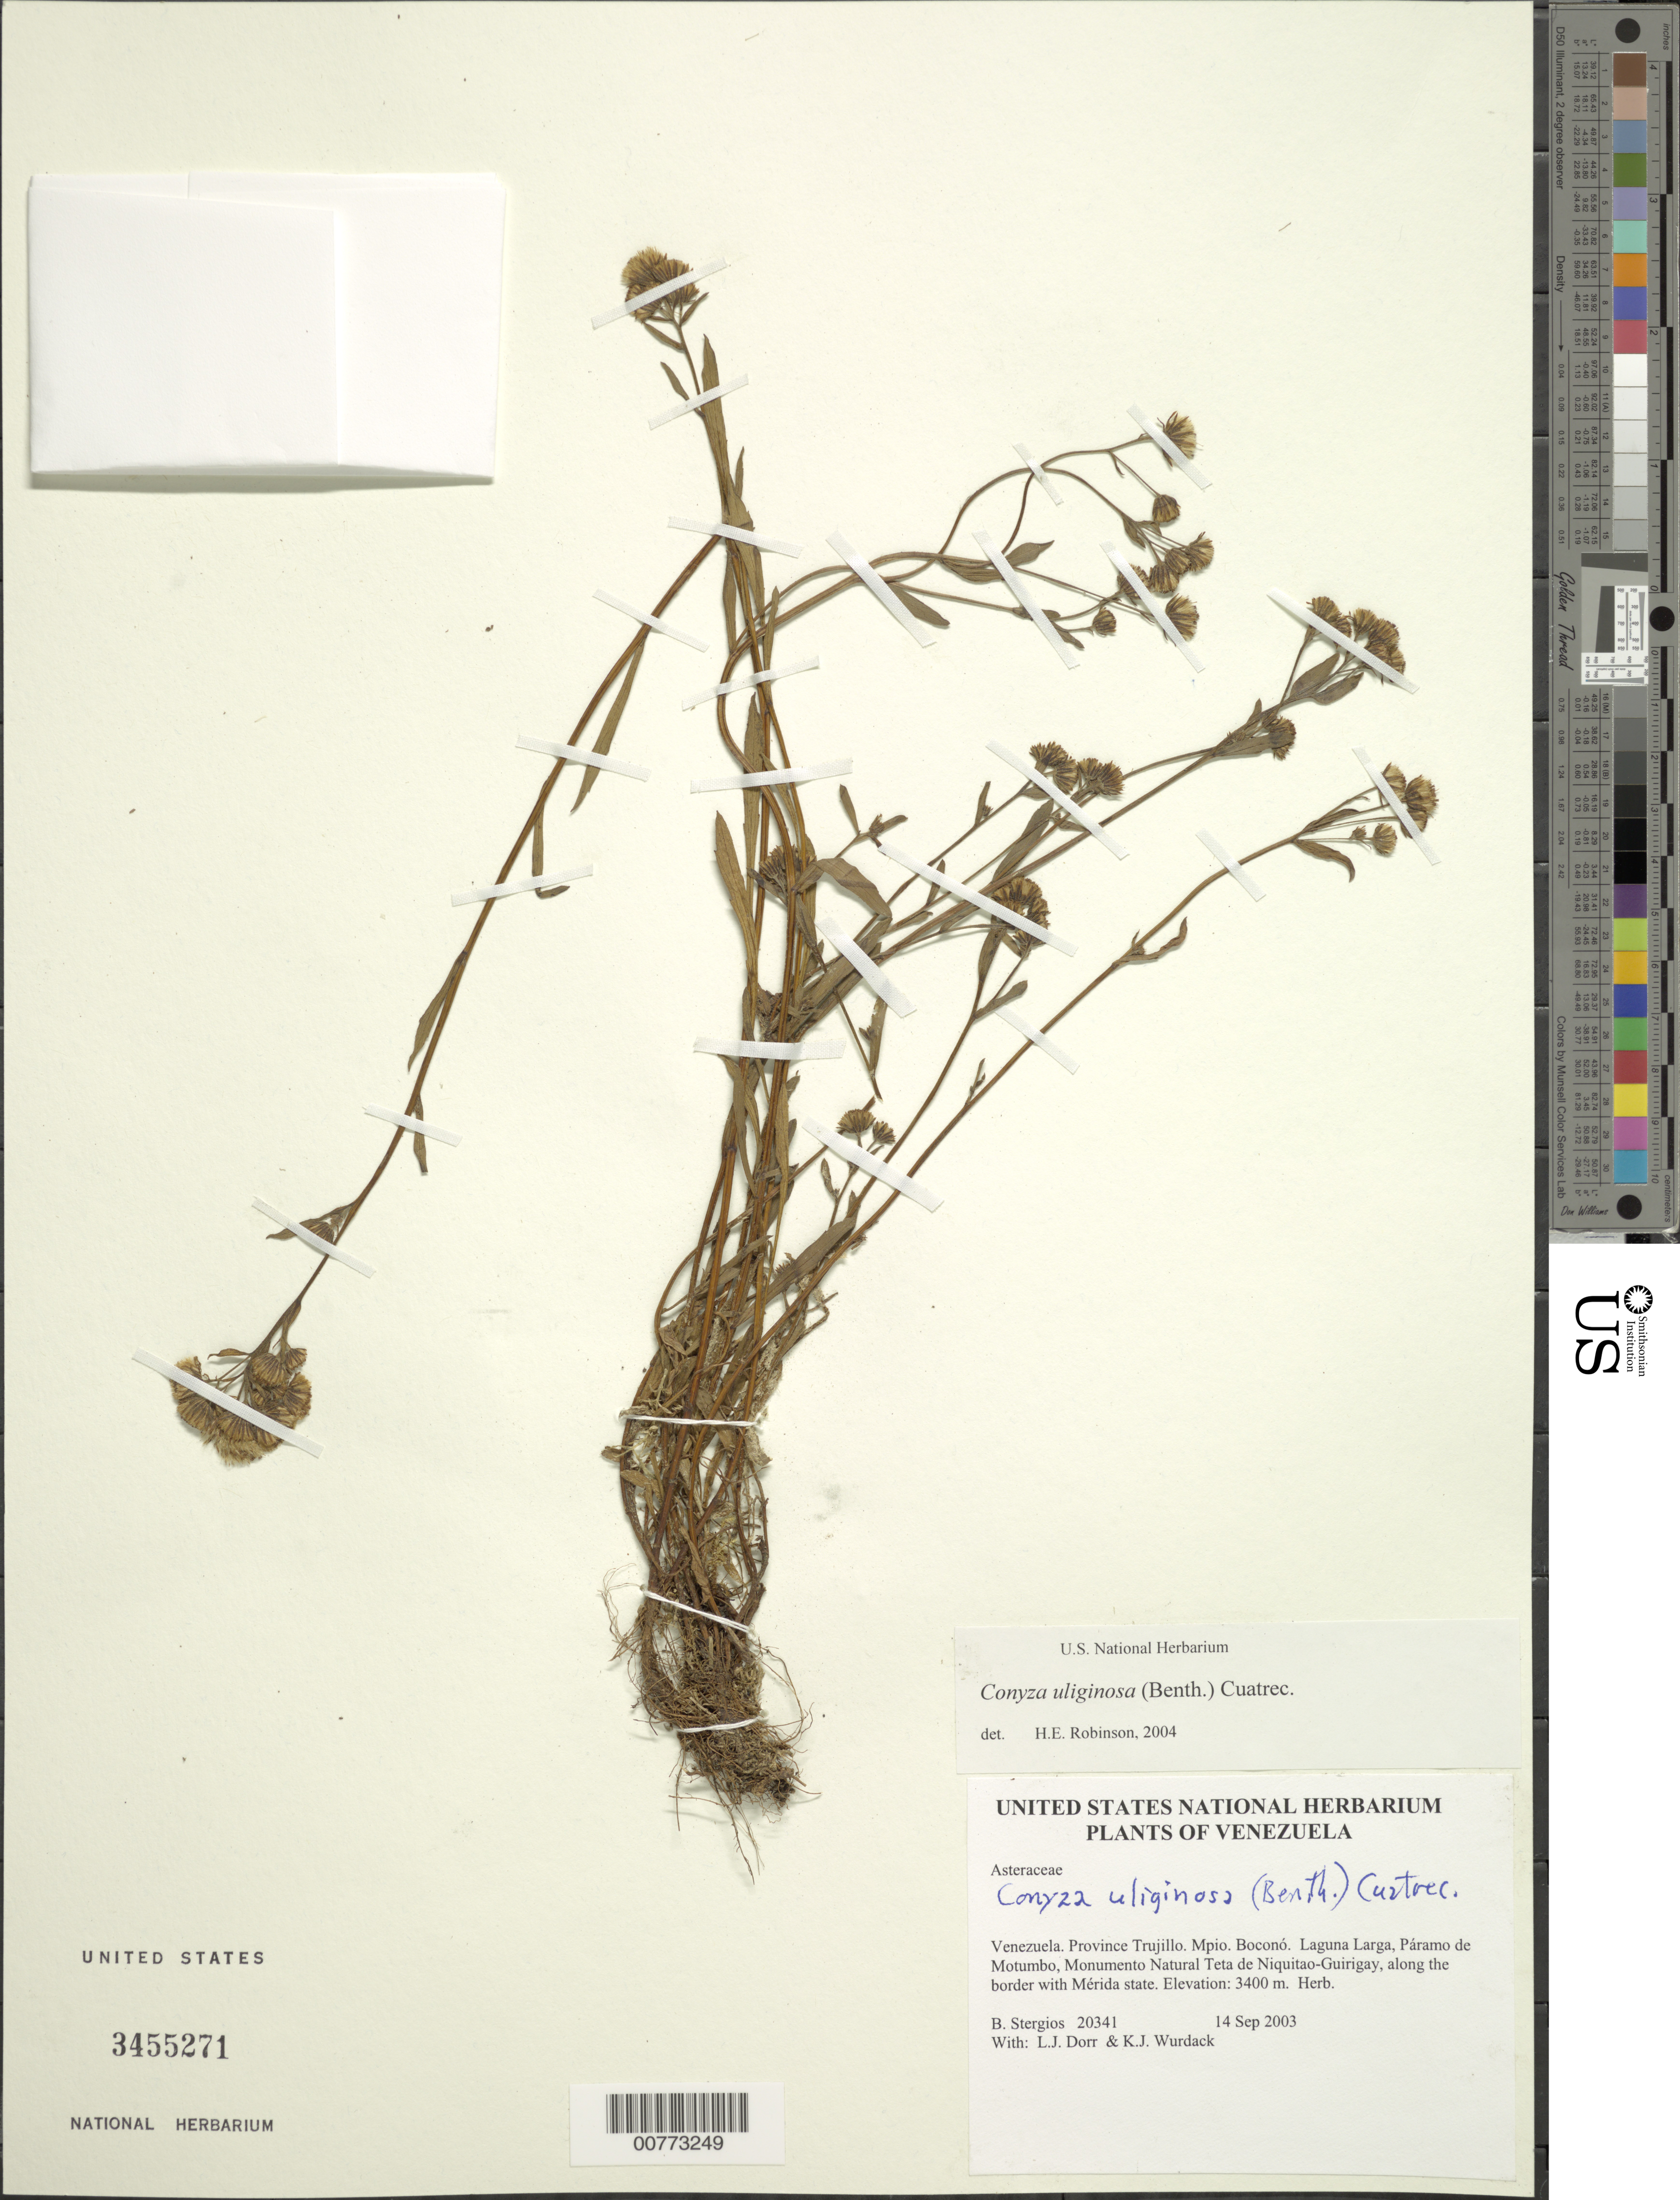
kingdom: Plantae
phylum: Tracheophyta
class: Magnoliopsida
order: Asterales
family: Asteraceae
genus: Conyza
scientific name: Conyza uliginosa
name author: (Benth.) Cuatrec.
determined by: Robinson, Harold E., (US)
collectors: B. G. Stergios, L. J. Dorr & K. Wurdack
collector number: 20341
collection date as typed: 14 Sep 2003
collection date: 2003-09-14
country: Venezuela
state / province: Trujillo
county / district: Boconó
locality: Laguna Larga, Páramo de Motumbo, Monumento Natural Teta de Niquitao-Guirigay, along the border with Mérida state.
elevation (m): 3400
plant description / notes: NY, PORT, US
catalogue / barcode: US 3455271